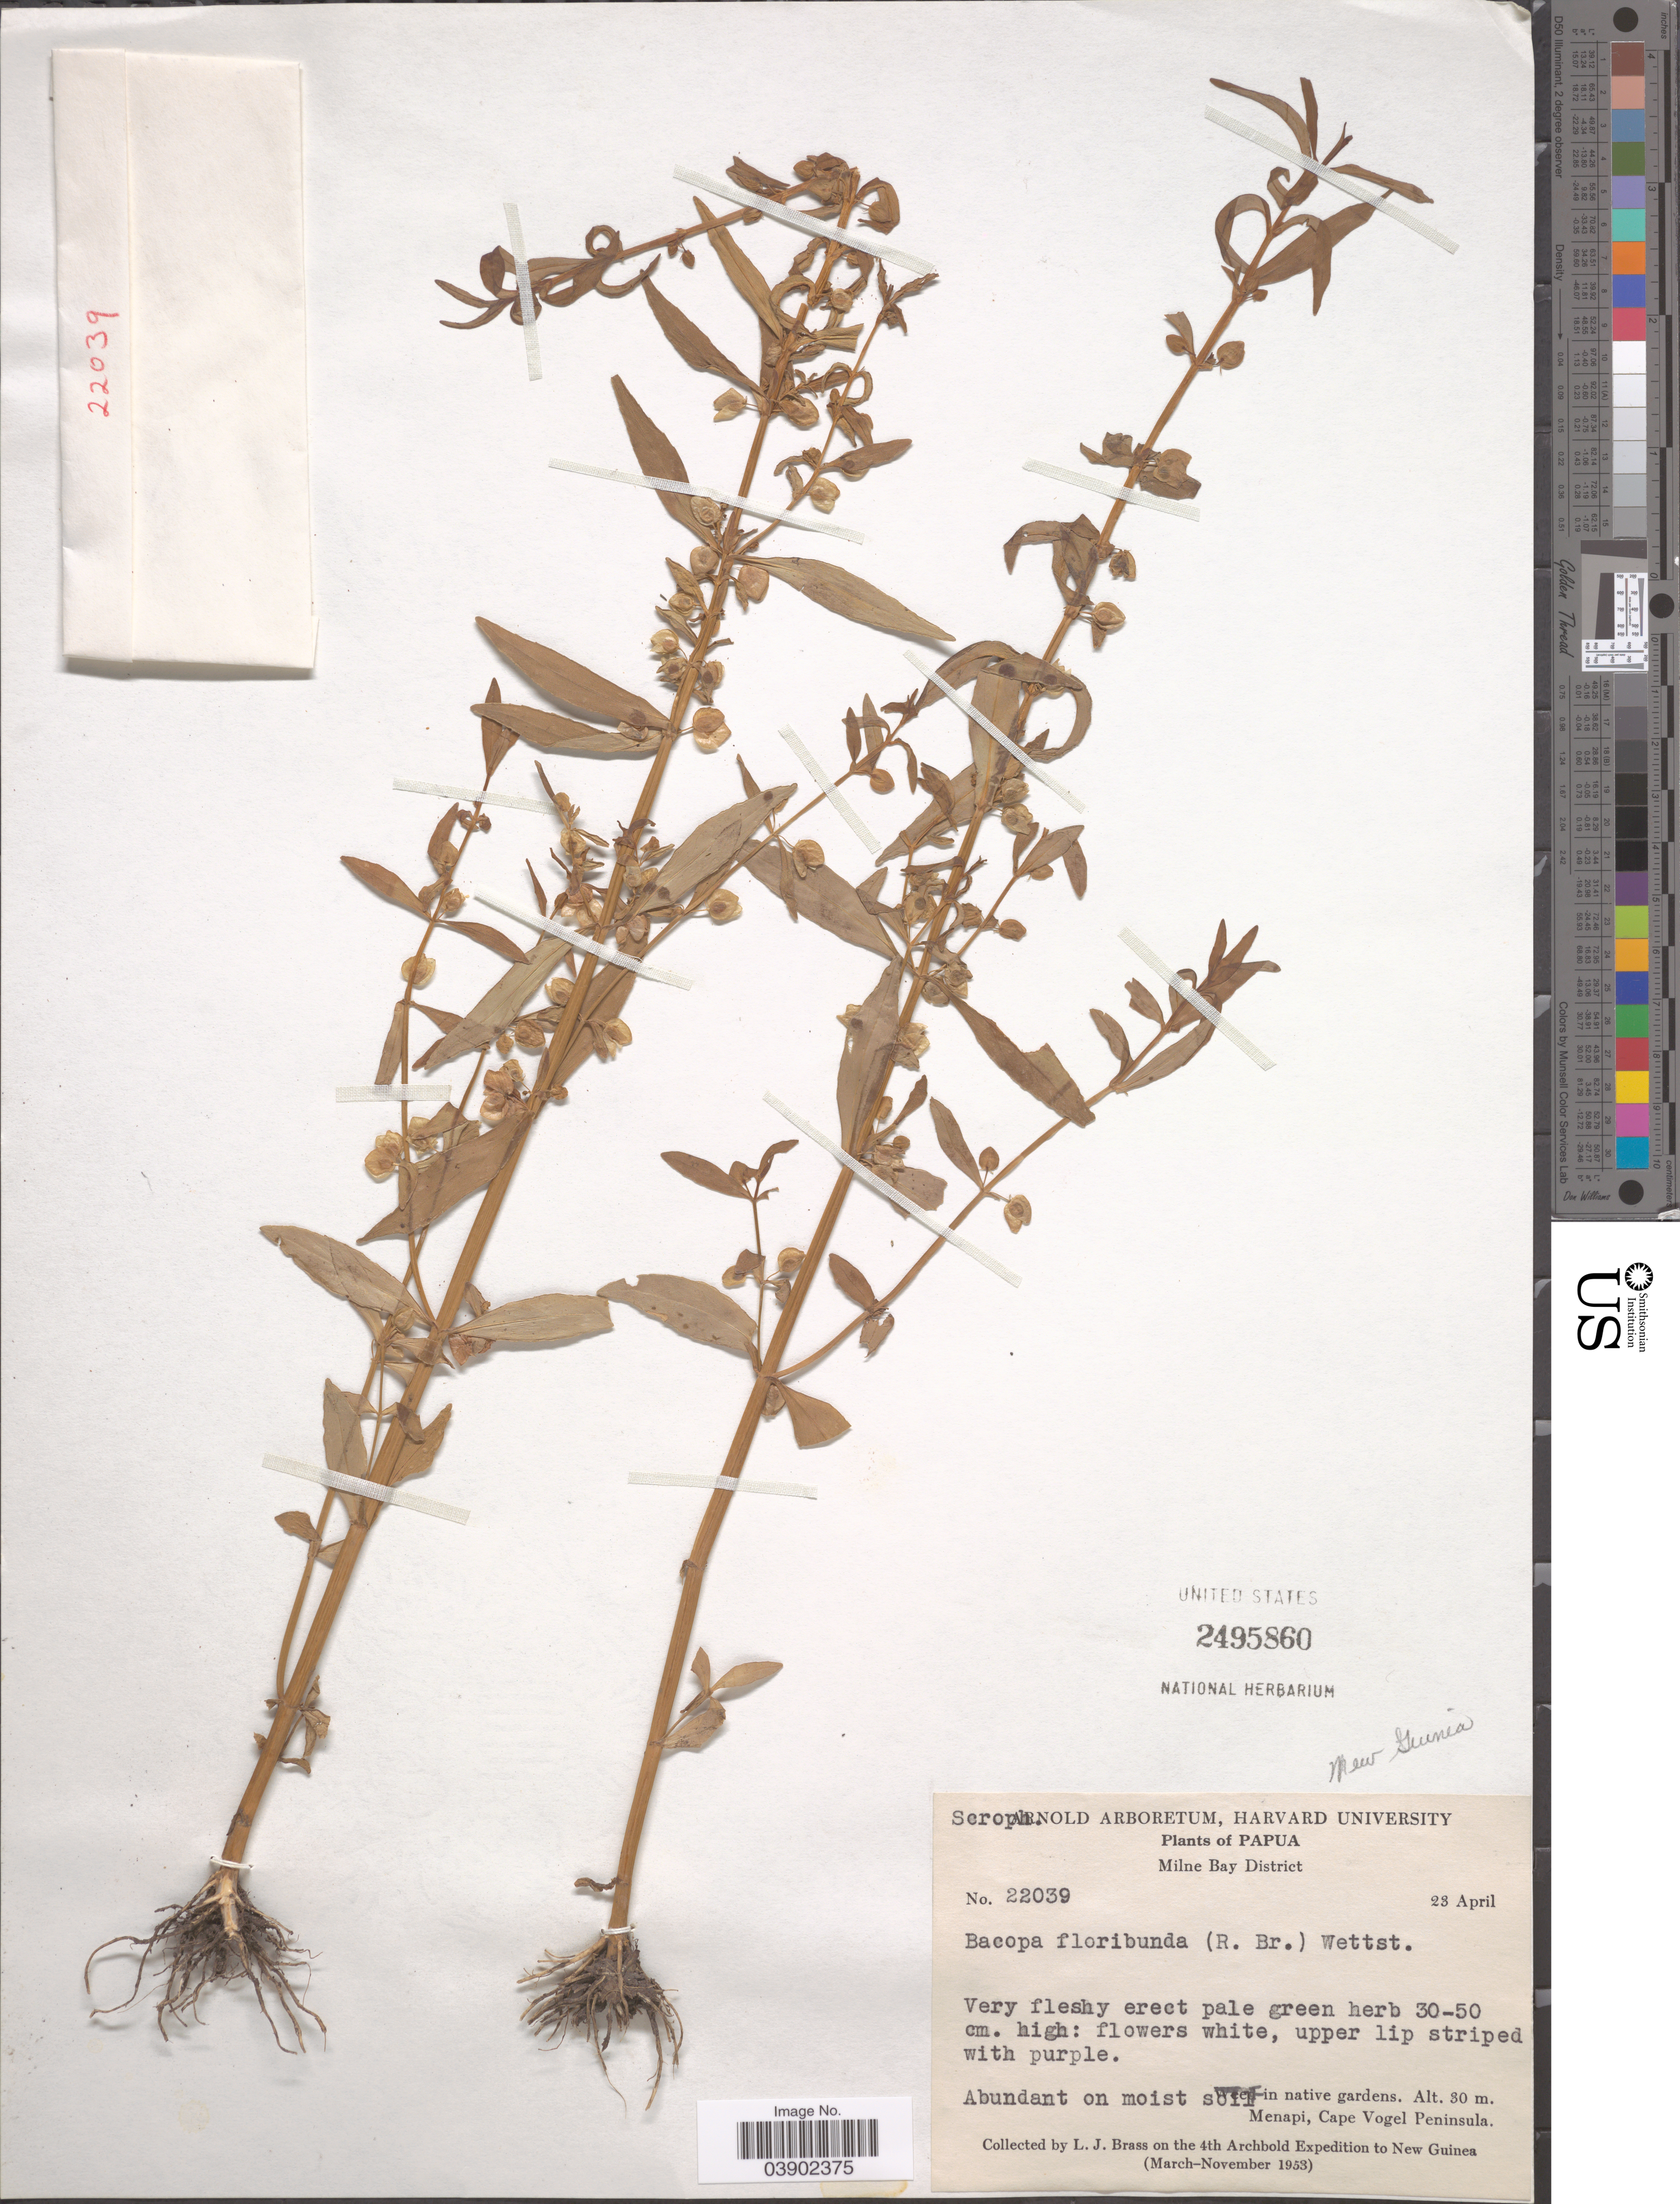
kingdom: Plantae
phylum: Tracheophyta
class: Magnoliopsida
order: Lamiales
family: Plantaginaceae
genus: Bacopa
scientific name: Bacopa floribunda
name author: (R. Br.) Wettst.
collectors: L. J. Brass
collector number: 22039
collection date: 1953-04-23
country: Papua New Guinea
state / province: Milne Bay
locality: Milne Bay District. Menapi, Cape Vogel Peninsula. New Guinea.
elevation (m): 30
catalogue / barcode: US 2495860